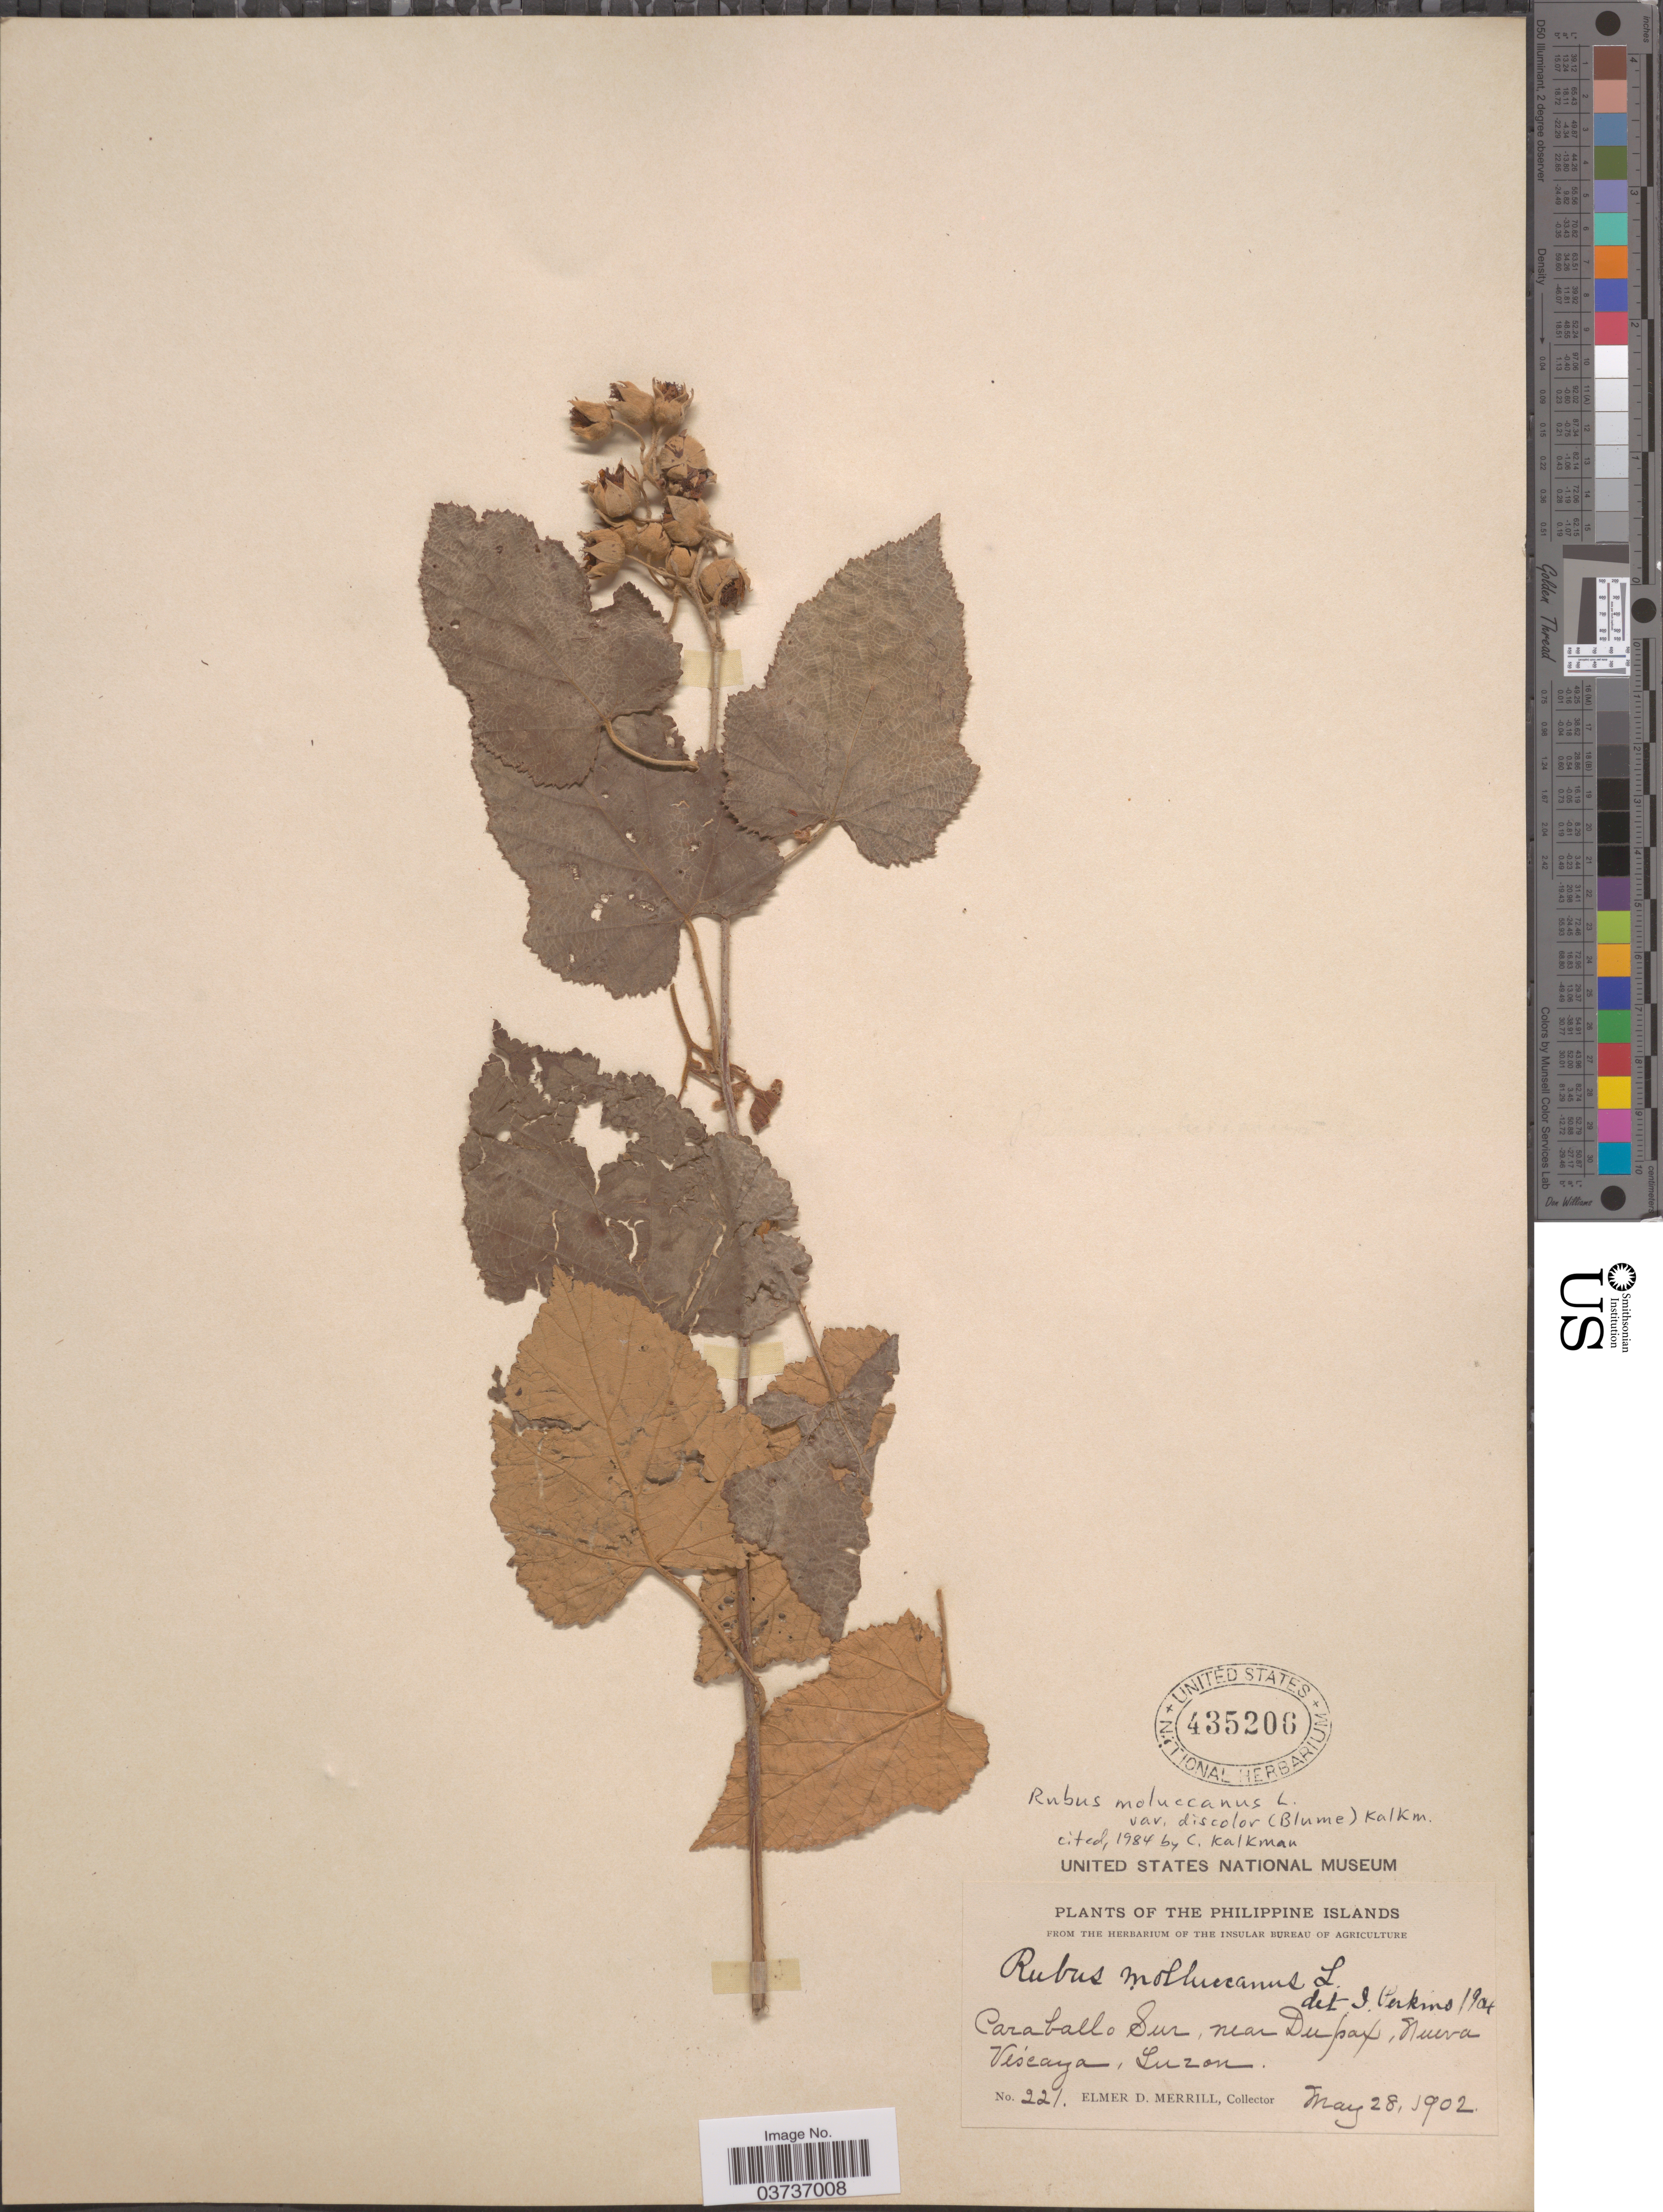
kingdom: Plantae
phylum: Tracheophyta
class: Magnoliopsida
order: Rosales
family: Rosaceae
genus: Rubus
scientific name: Rubus moluccanus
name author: L.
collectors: E. D. Merrill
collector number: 221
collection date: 1902-05-28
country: Philippines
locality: Caraballo Sur, near Dupax, Nueva Viscaya, Luzon.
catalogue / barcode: US 435206